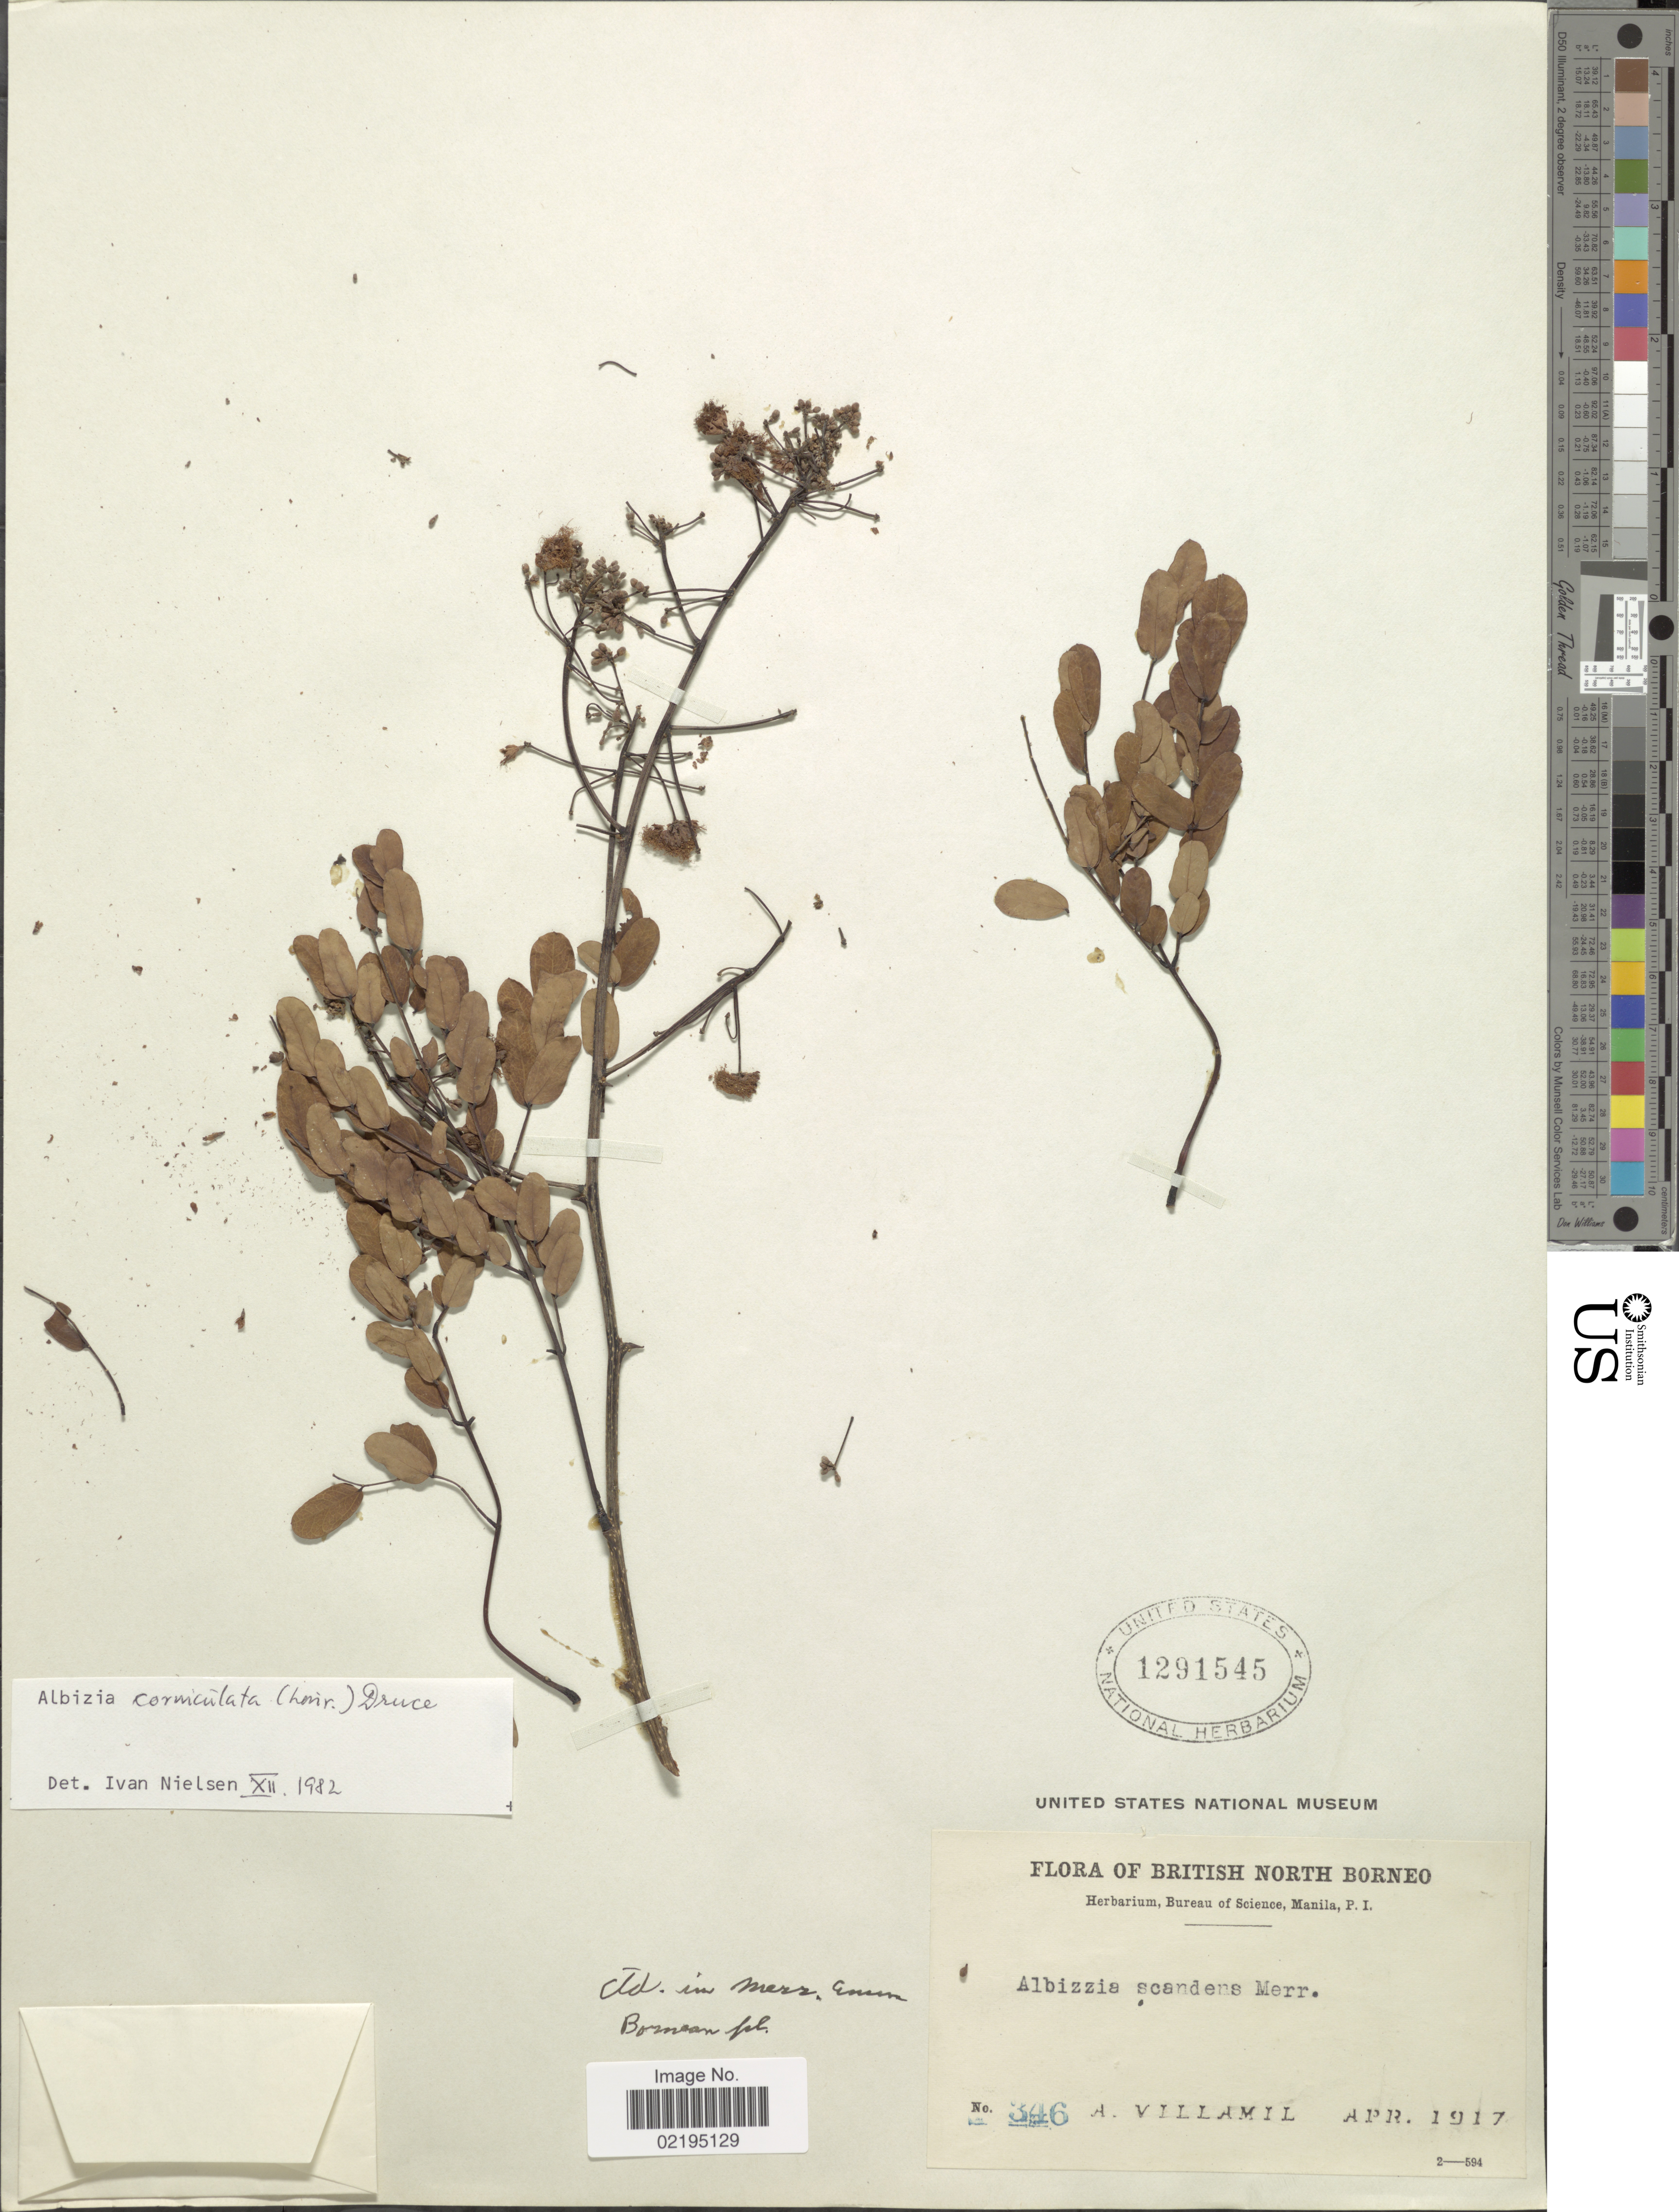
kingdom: Plantae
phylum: Tracheophyta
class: Magnoliopsida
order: Fabales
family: Fabaceae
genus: Albizia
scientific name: Albizia corniculata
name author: (Lour.) Druce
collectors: A. Villamil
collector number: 346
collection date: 1917-04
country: Malaysia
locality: British North Borneo.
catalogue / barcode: US 1291545